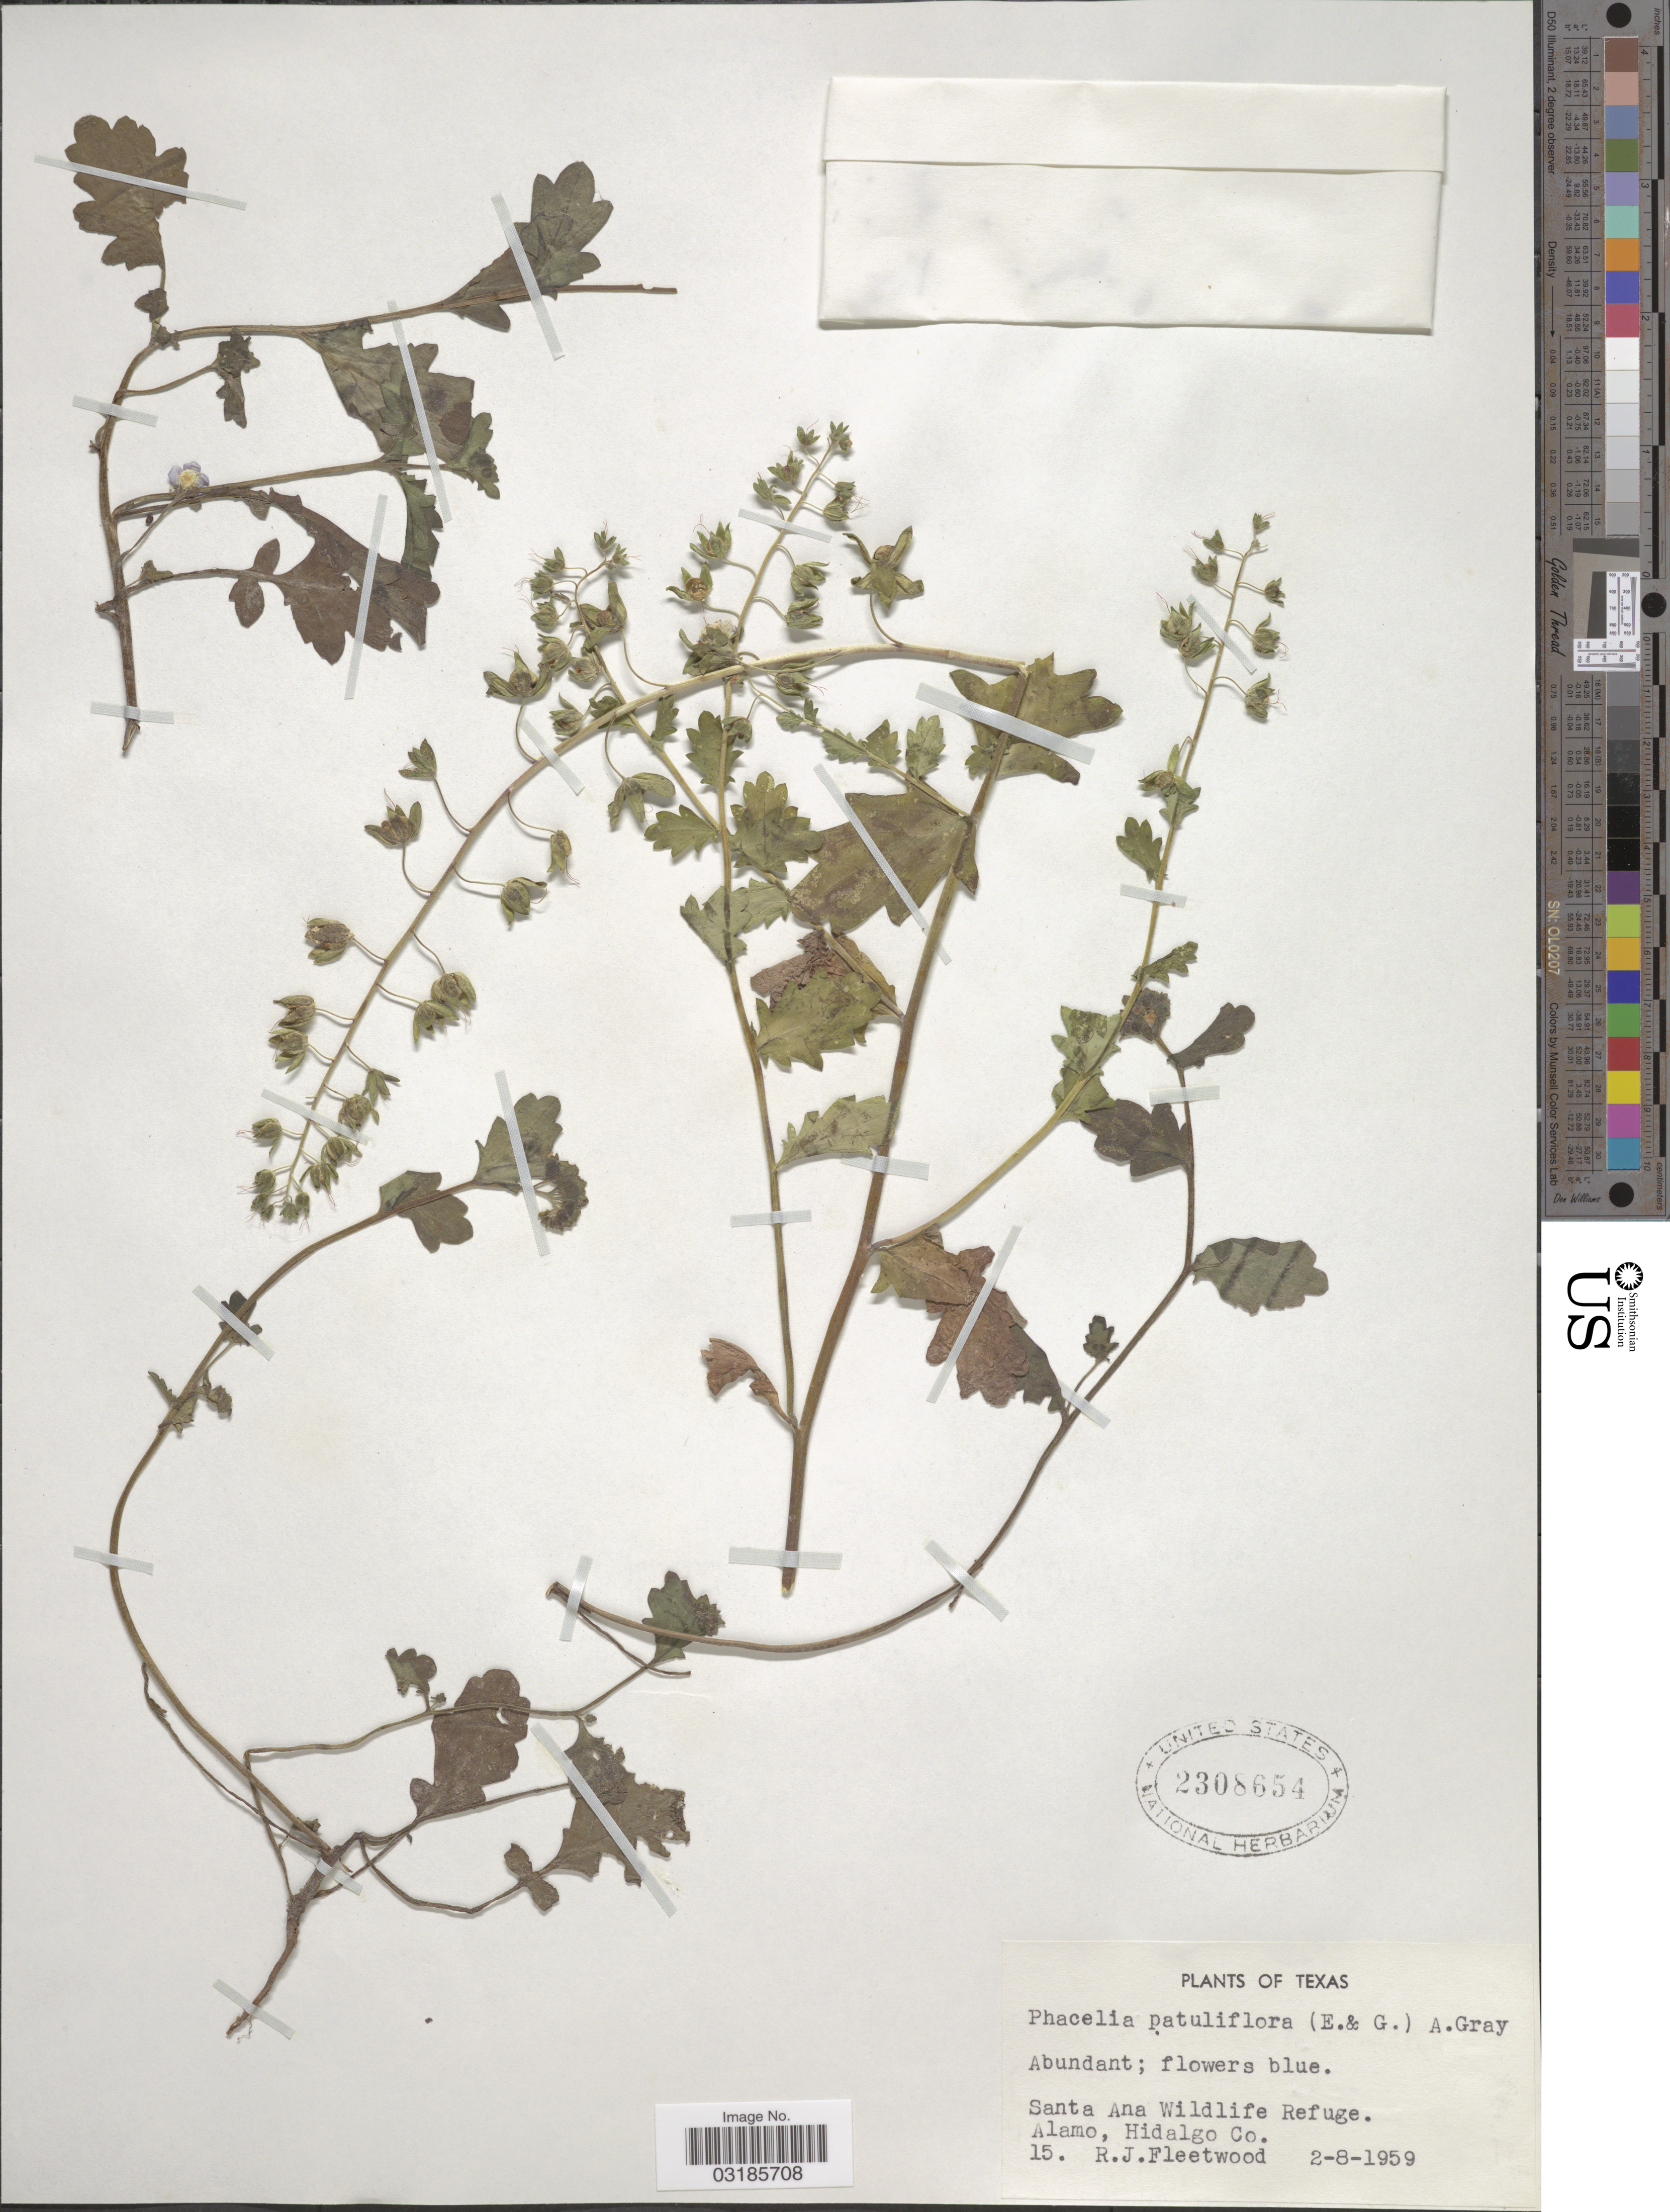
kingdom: Plantae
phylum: Tracheophyta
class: Magnoliopsida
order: Boraginales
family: Hydrophyllaceae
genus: Phacelia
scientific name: Phacelia patuliflora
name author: (Engelm. & A. Gray) A. Gray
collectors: R. J. Fleetwood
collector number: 15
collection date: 1959-02-08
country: United States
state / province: Texas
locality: Santa Ana Wildlife Refuge. Alamo, Hidalgo Co.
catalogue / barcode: US 2308654